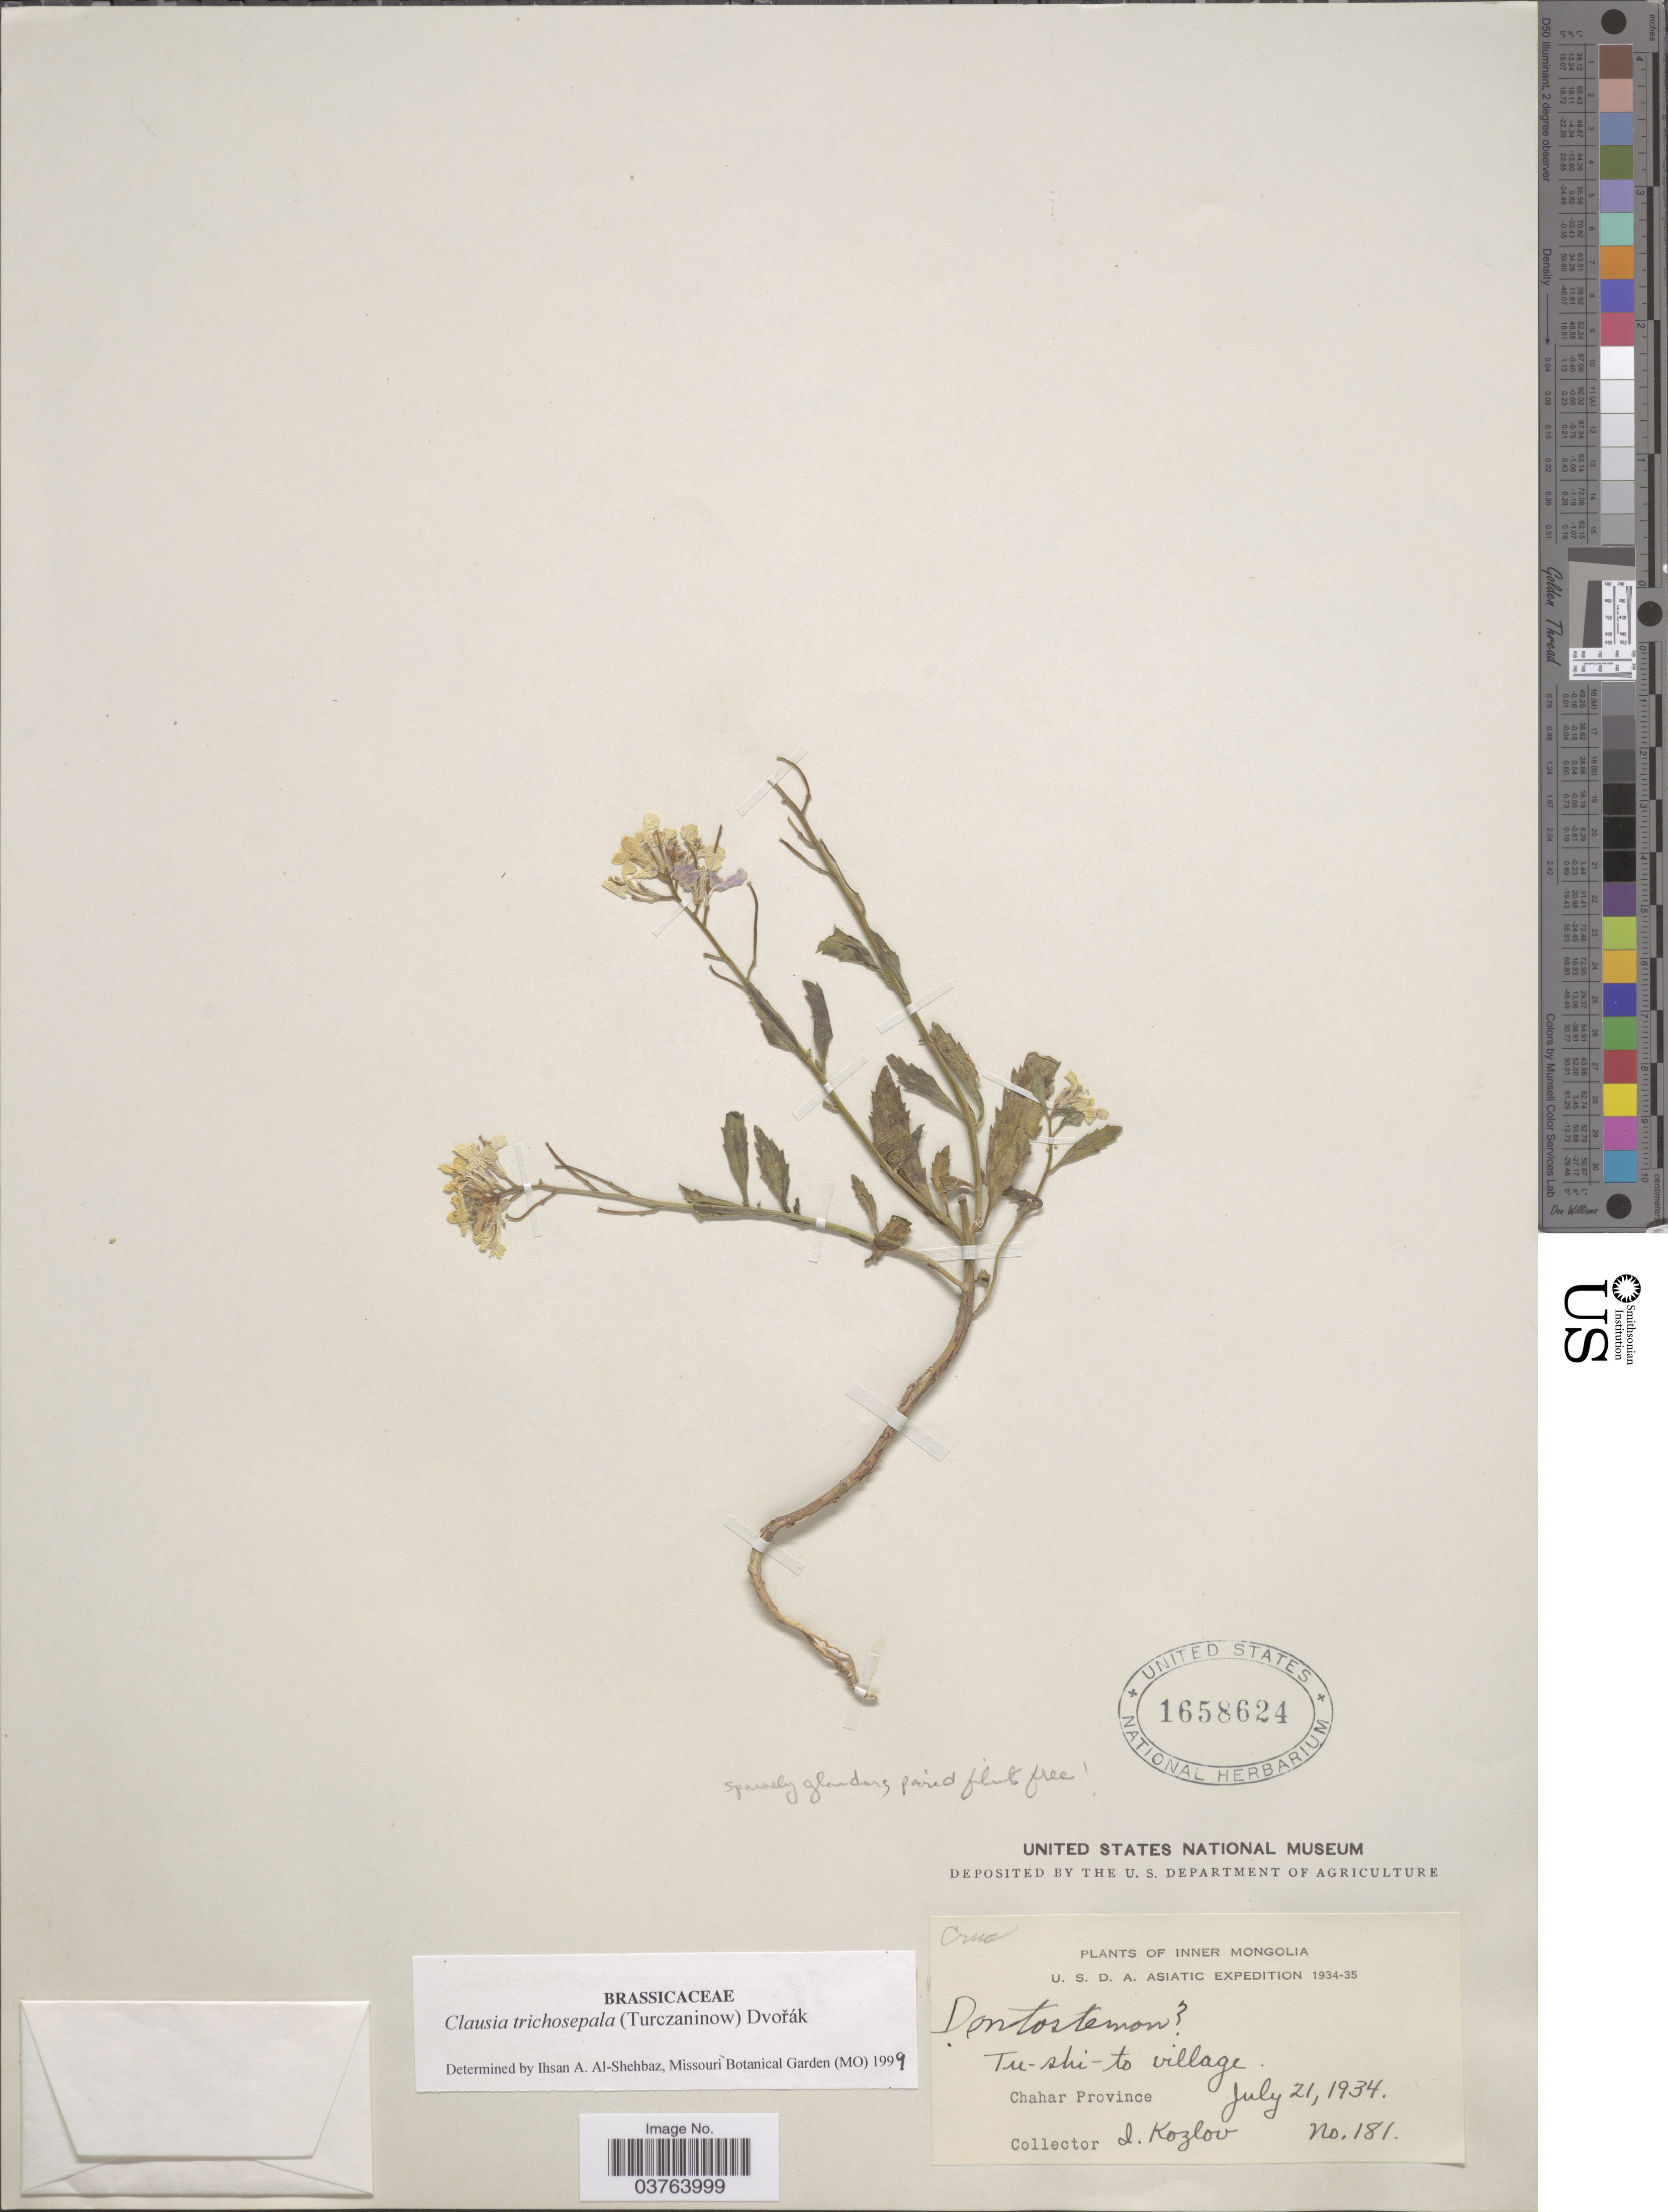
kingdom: Plantae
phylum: Tracheophyta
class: Magnoliopsida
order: Brassicales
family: Brassicaceae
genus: Clausia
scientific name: Clausia trichosepala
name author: (Stephan) Dvořák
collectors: I. Kozlov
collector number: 181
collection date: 1934-07-21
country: China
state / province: Nei Monggol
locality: Inner Mongolia. Tu-shi-to village. Chahar Province.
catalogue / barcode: US 1658624